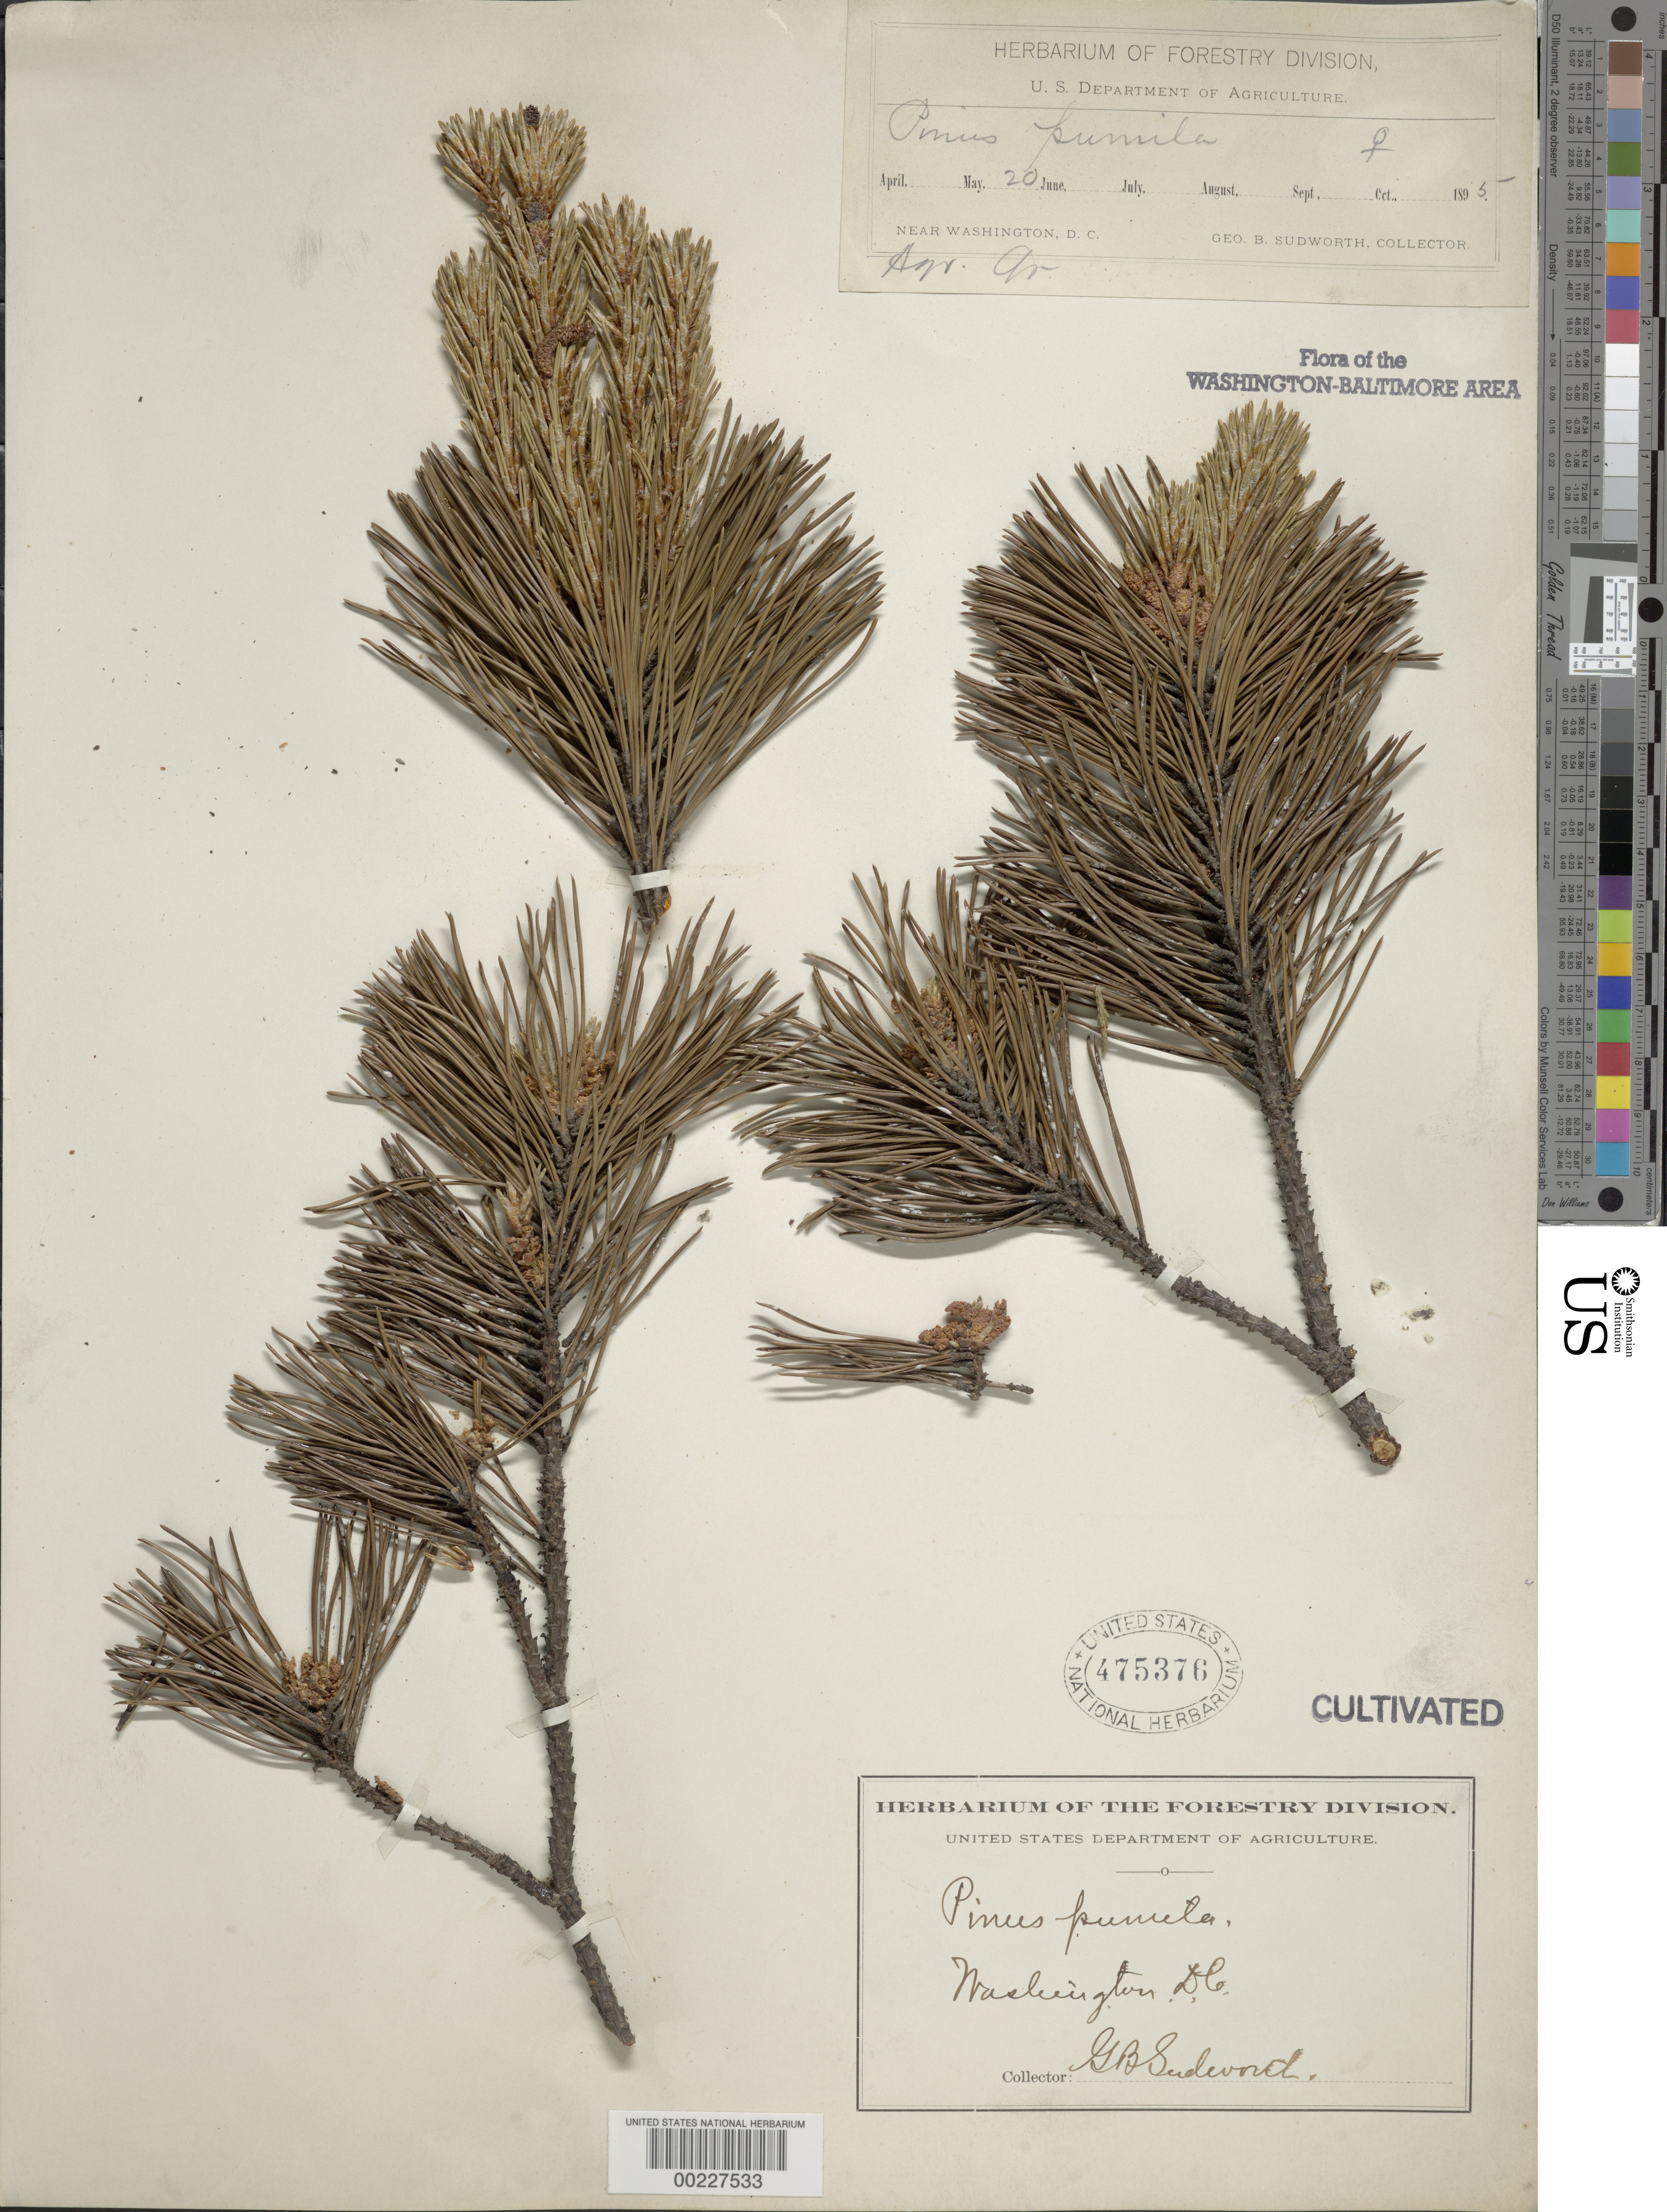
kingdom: Plantae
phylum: Tracheophyta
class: Pinopsida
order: Pinales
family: Pinaceae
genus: Pinus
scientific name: Pinus pumila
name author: (Pall.) Regel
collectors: G. B. Sudworth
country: United States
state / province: District of Columbia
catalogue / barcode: US 475376